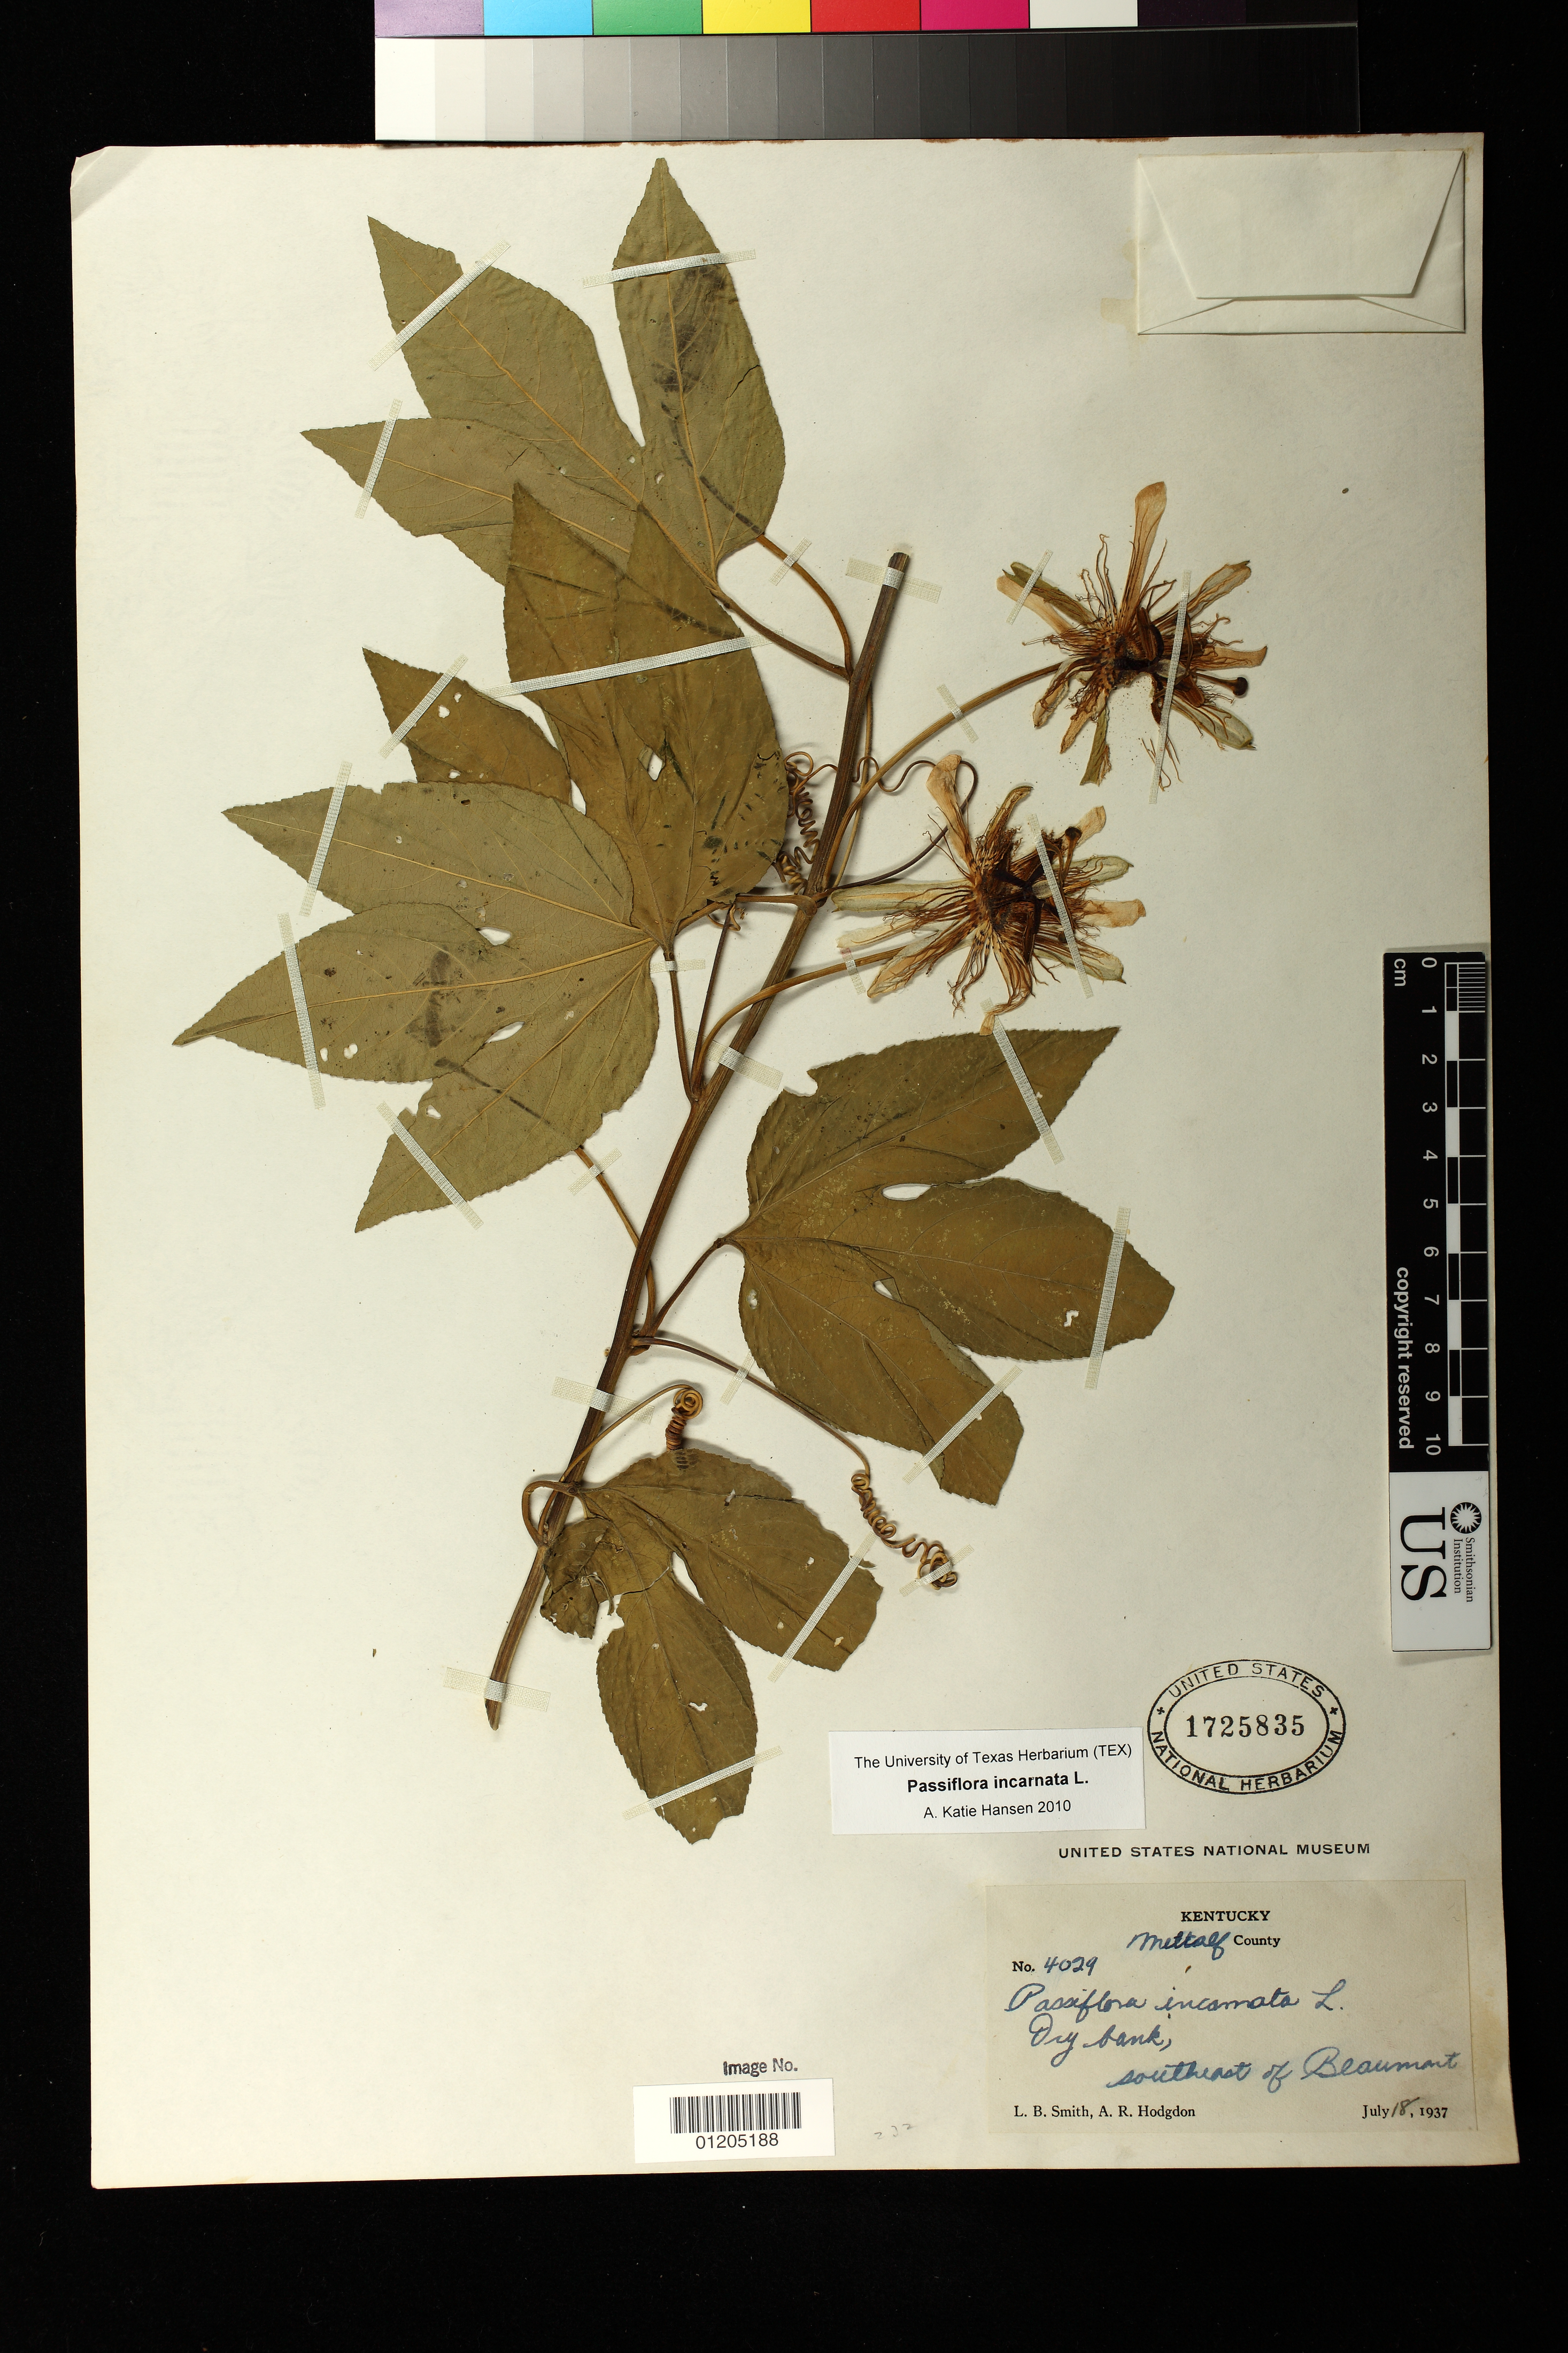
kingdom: Plantae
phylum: Tracheophyta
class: Magnoliopsida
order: Malpighiales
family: Passifloraceae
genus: Passiflora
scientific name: Passiflora cincinnata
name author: Mast.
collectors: L. Smith & A. R. Hodgdon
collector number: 4029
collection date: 1937-07-18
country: United States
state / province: Kentucky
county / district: Metcalfe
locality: Dry bank, southeast of Beaumont.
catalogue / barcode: US 1725835